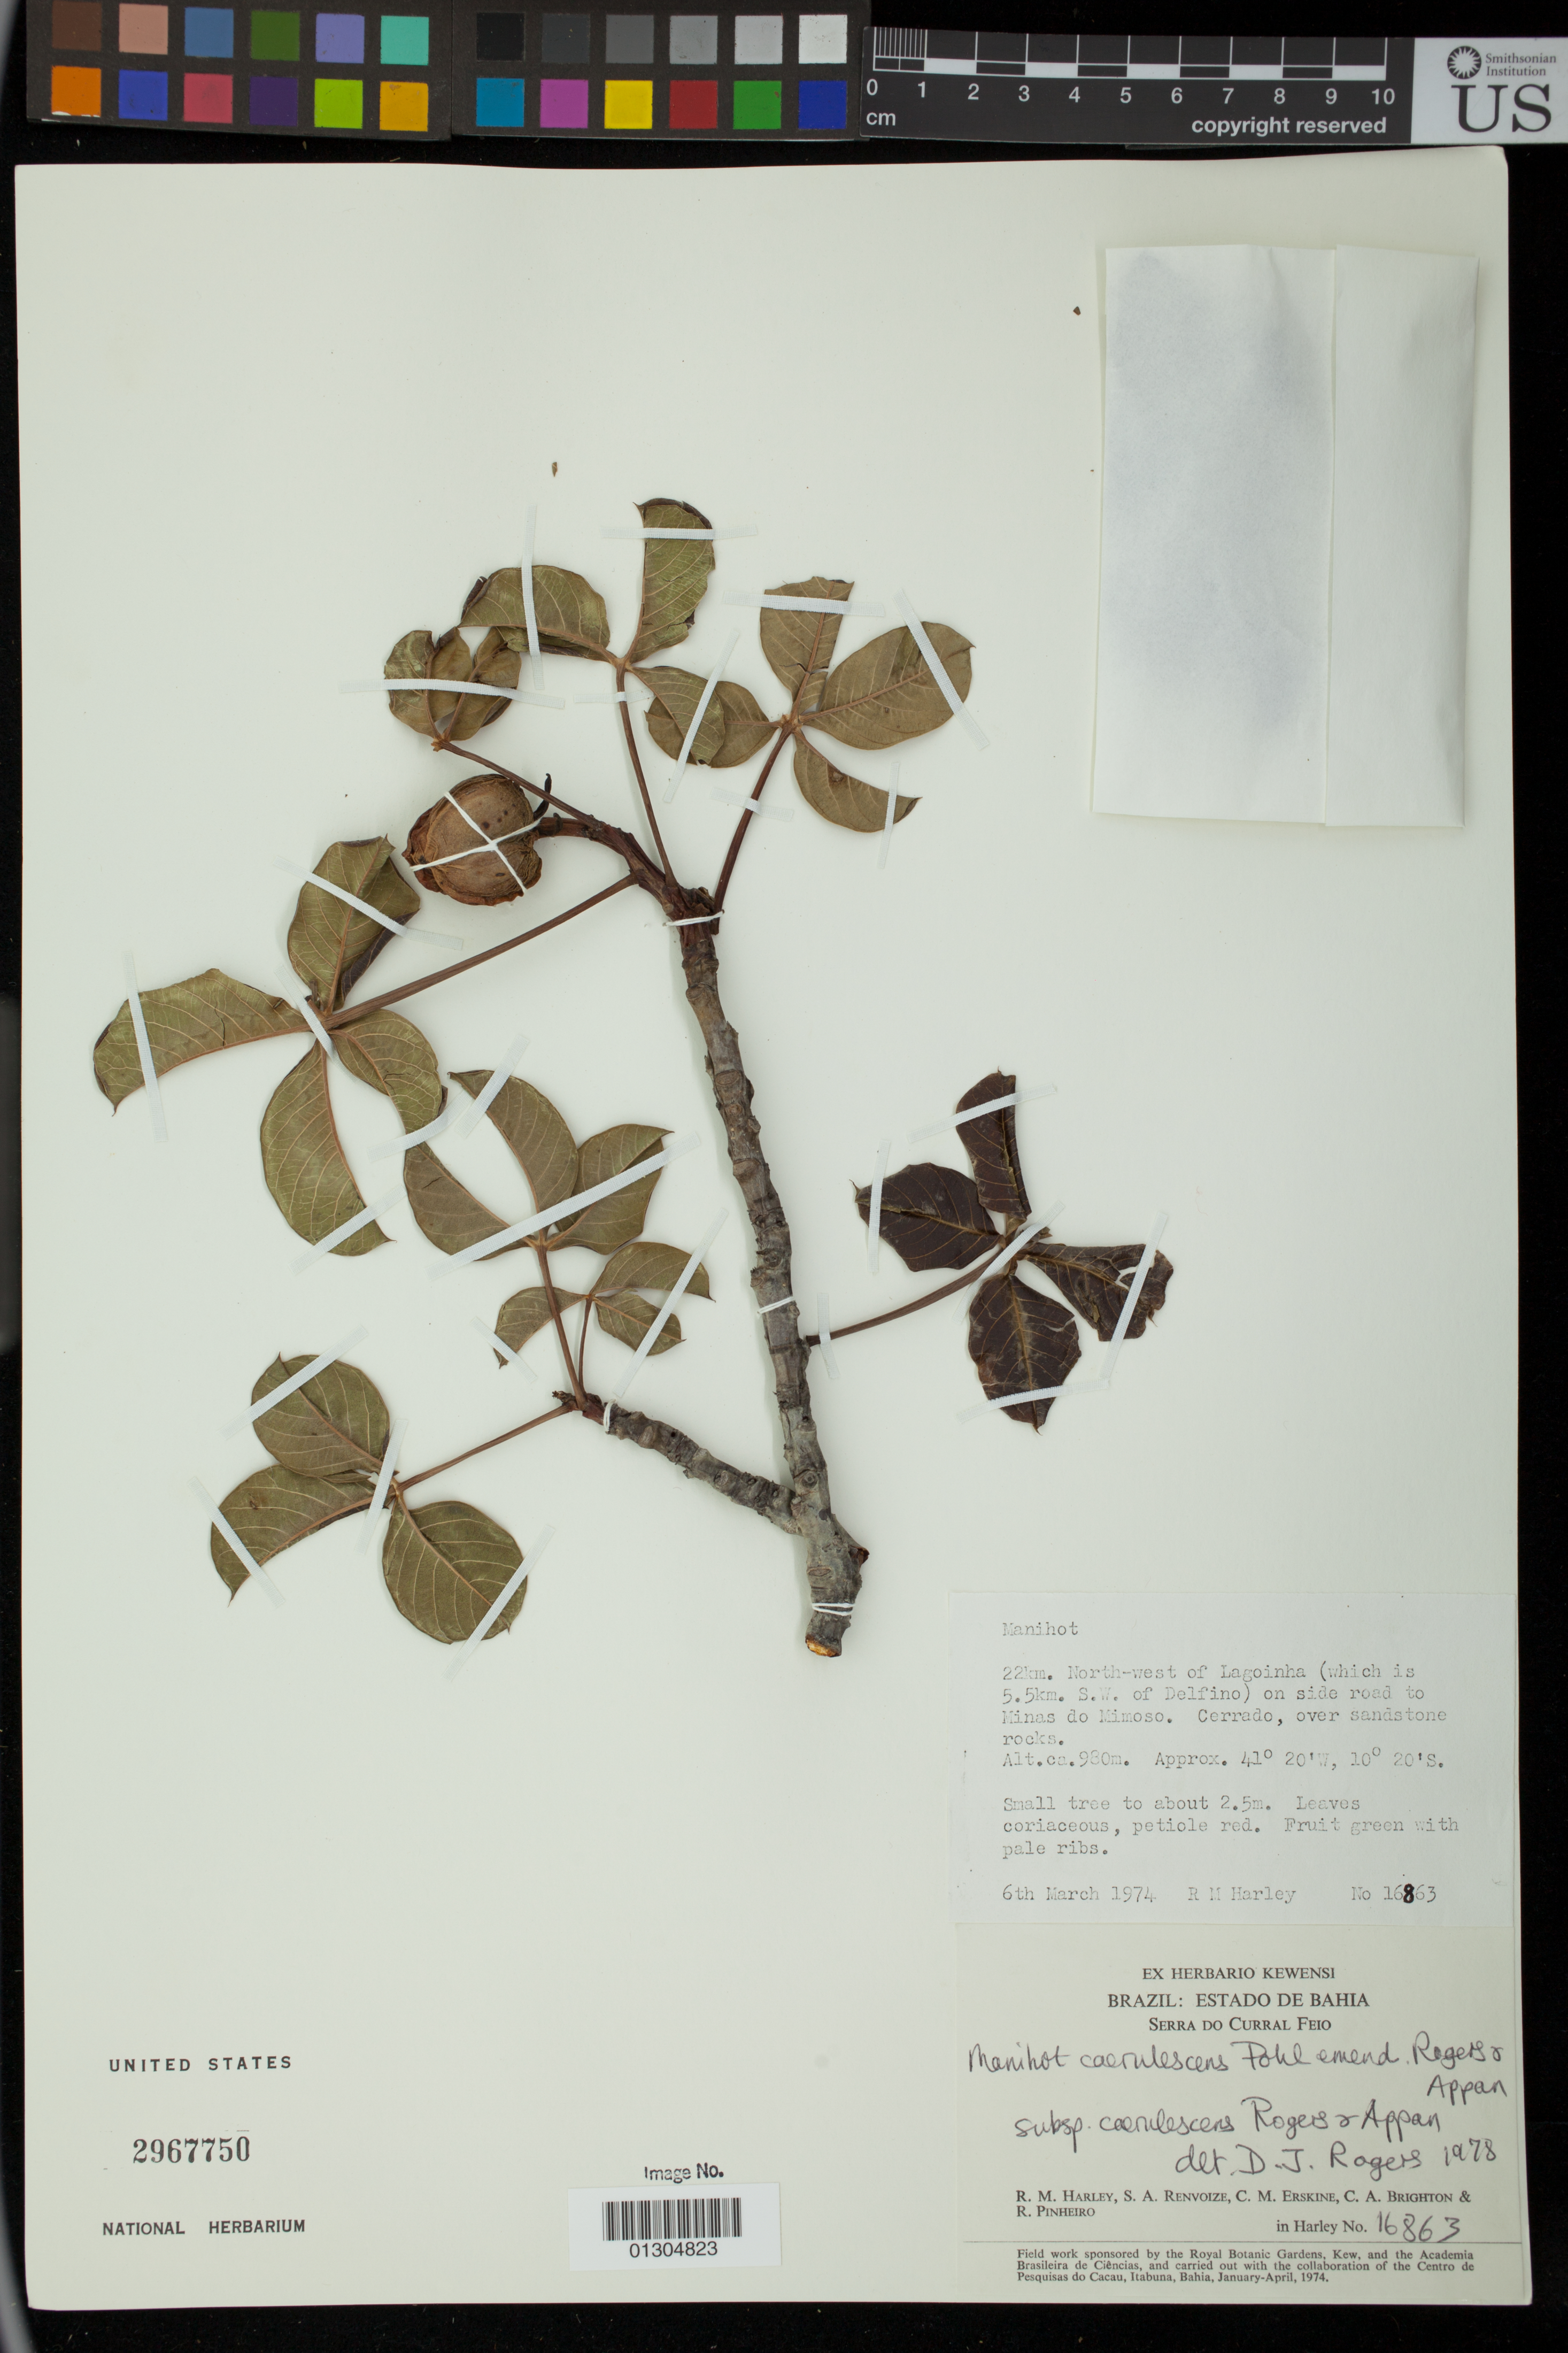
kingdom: Plantae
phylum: Tracheophyta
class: Magnoliopsida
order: Malpighiales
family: Euphorbiaceae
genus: Manihot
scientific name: Manihot caerulescens subsp. caerulescens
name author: Pohl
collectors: R. M. Harley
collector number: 16863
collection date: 1974-03-06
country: Brazil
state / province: Bahia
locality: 22km. North-west of Lagoinha (which is 5.5km. S.W. of Delfino) on side road to Minas do Mimosa.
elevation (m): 980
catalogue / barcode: US 2967750